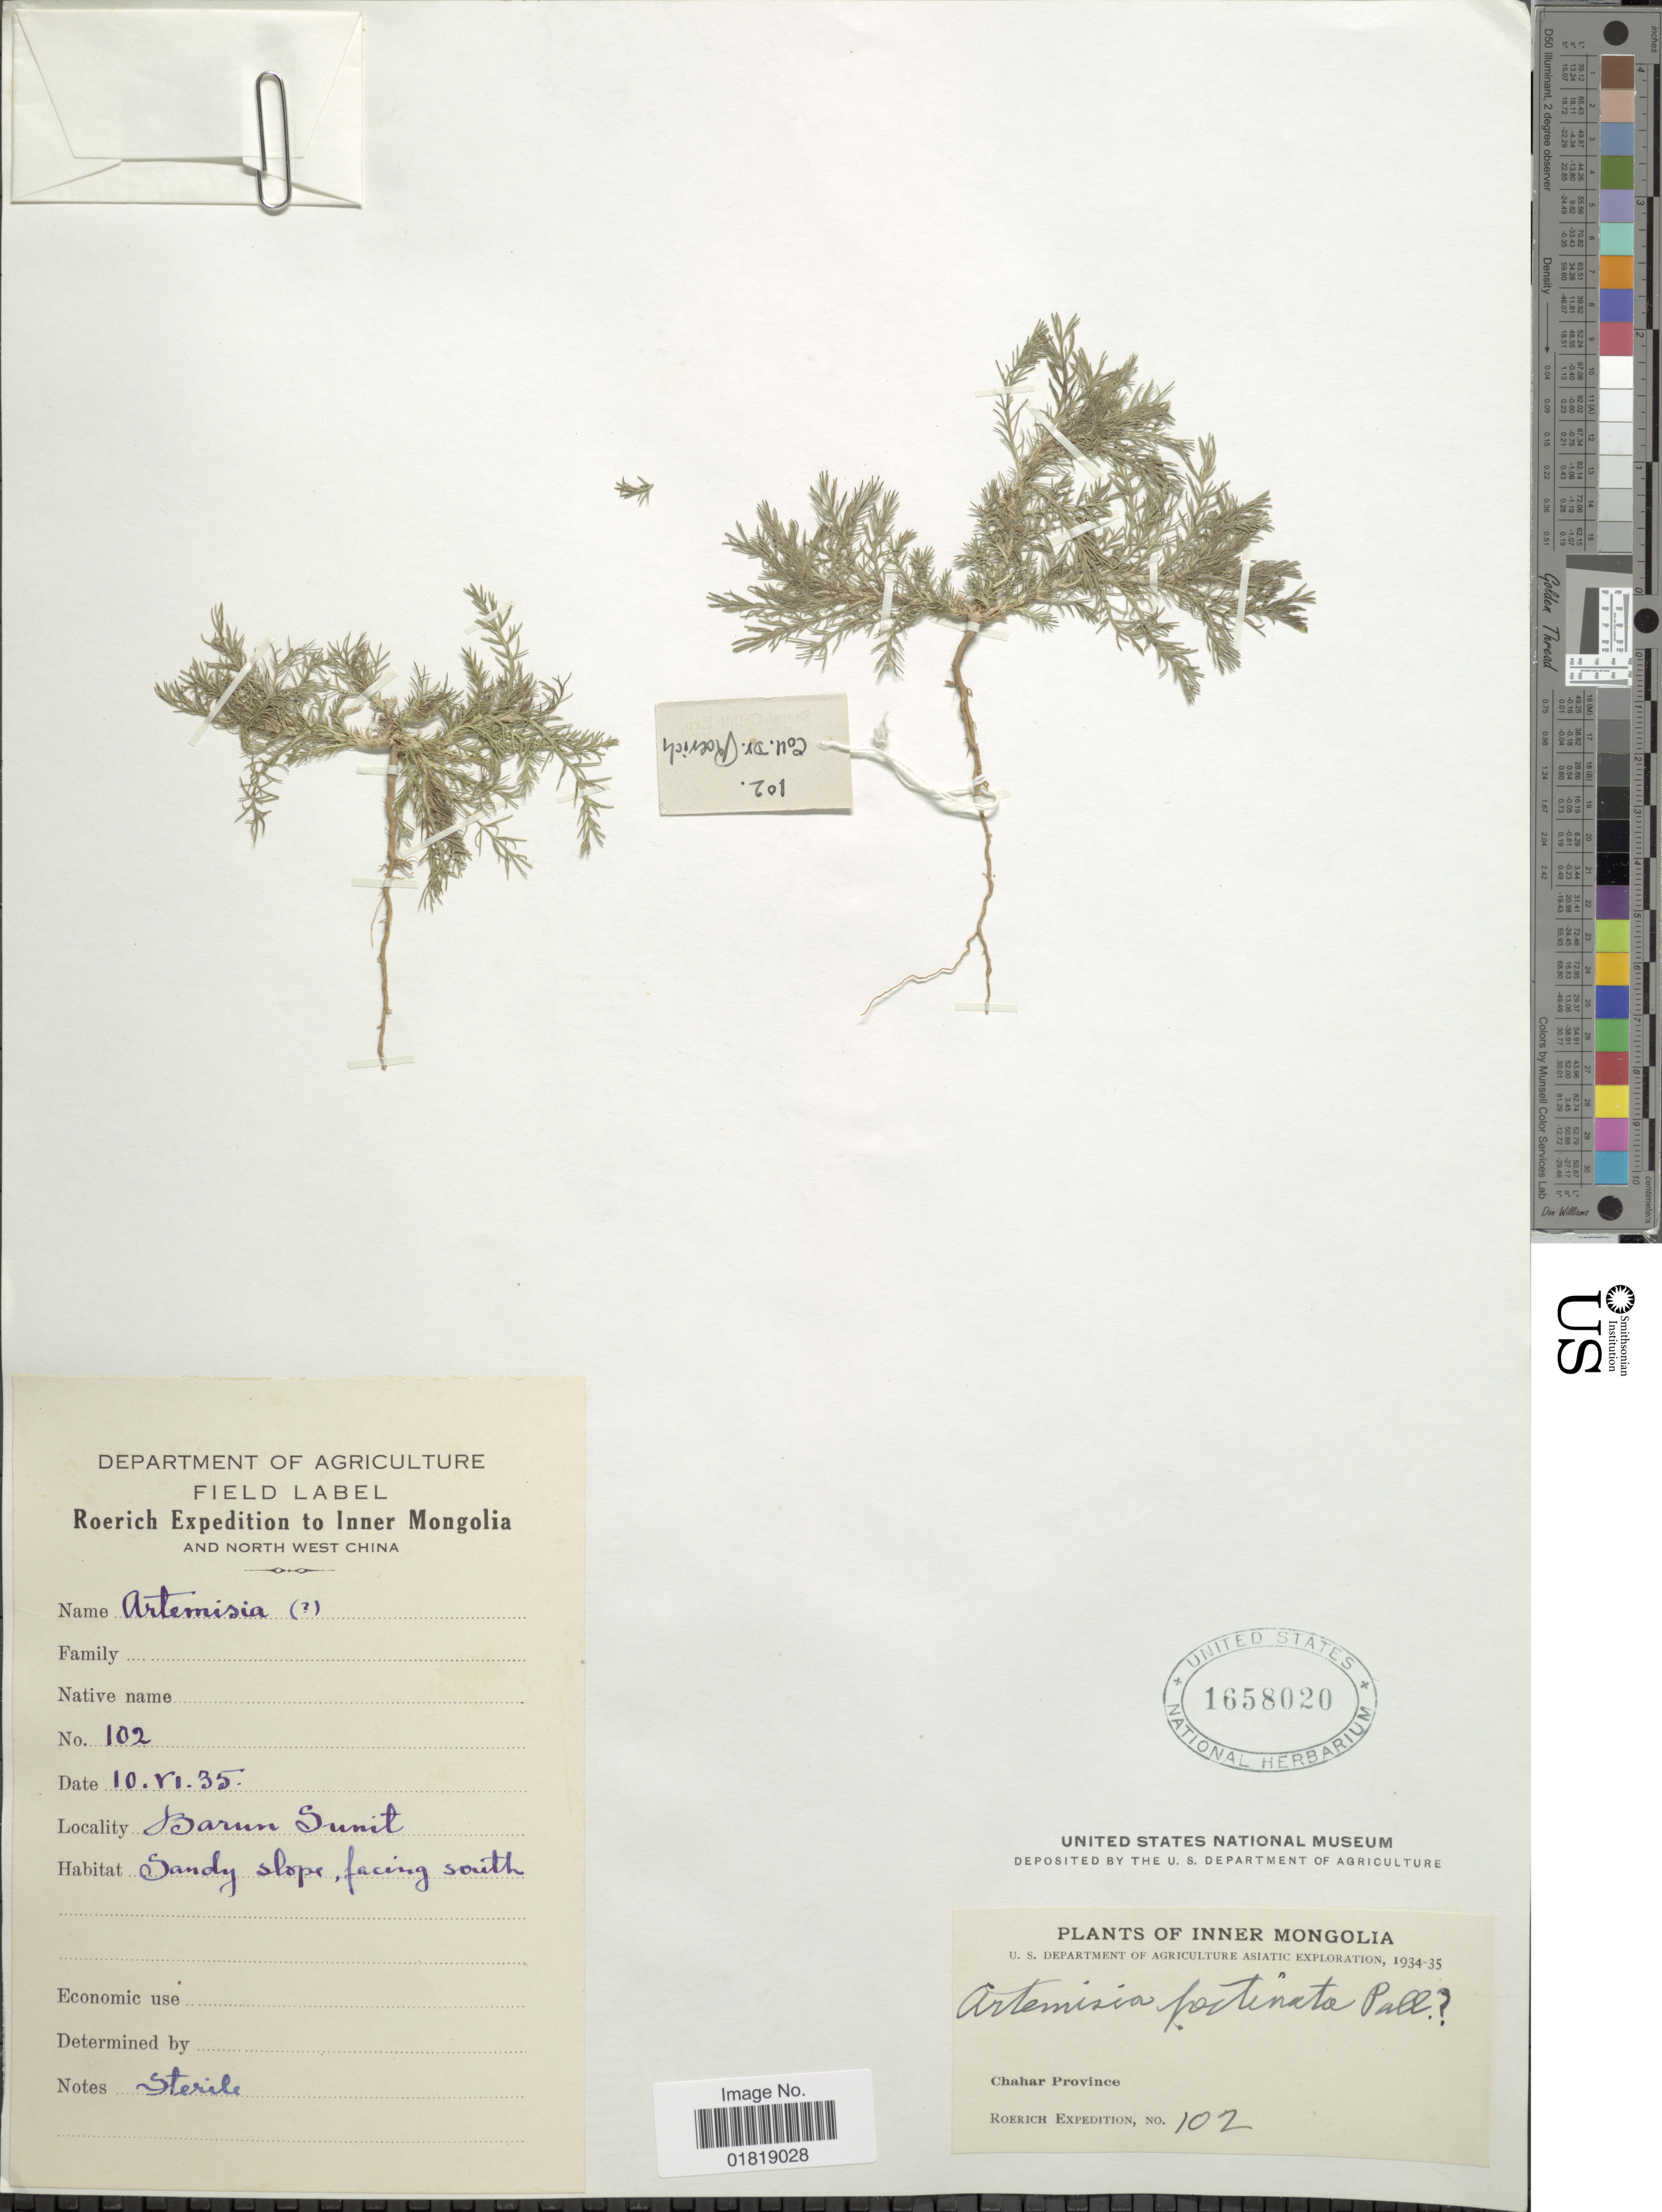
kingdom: Plantae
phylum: Tracheophyta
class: Magnoliopsida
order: Asterales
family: Asteraceae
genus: Artemisia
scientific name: Artemisia pectinata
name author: Pall.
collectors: Roerich Expedition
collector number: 102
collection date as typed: Transcribed d/m/y: 10/6/35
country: China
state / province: Nei Monggol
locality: Inner Mongolia, Chahar Province, Barun Sunit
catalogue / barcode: US 1658020